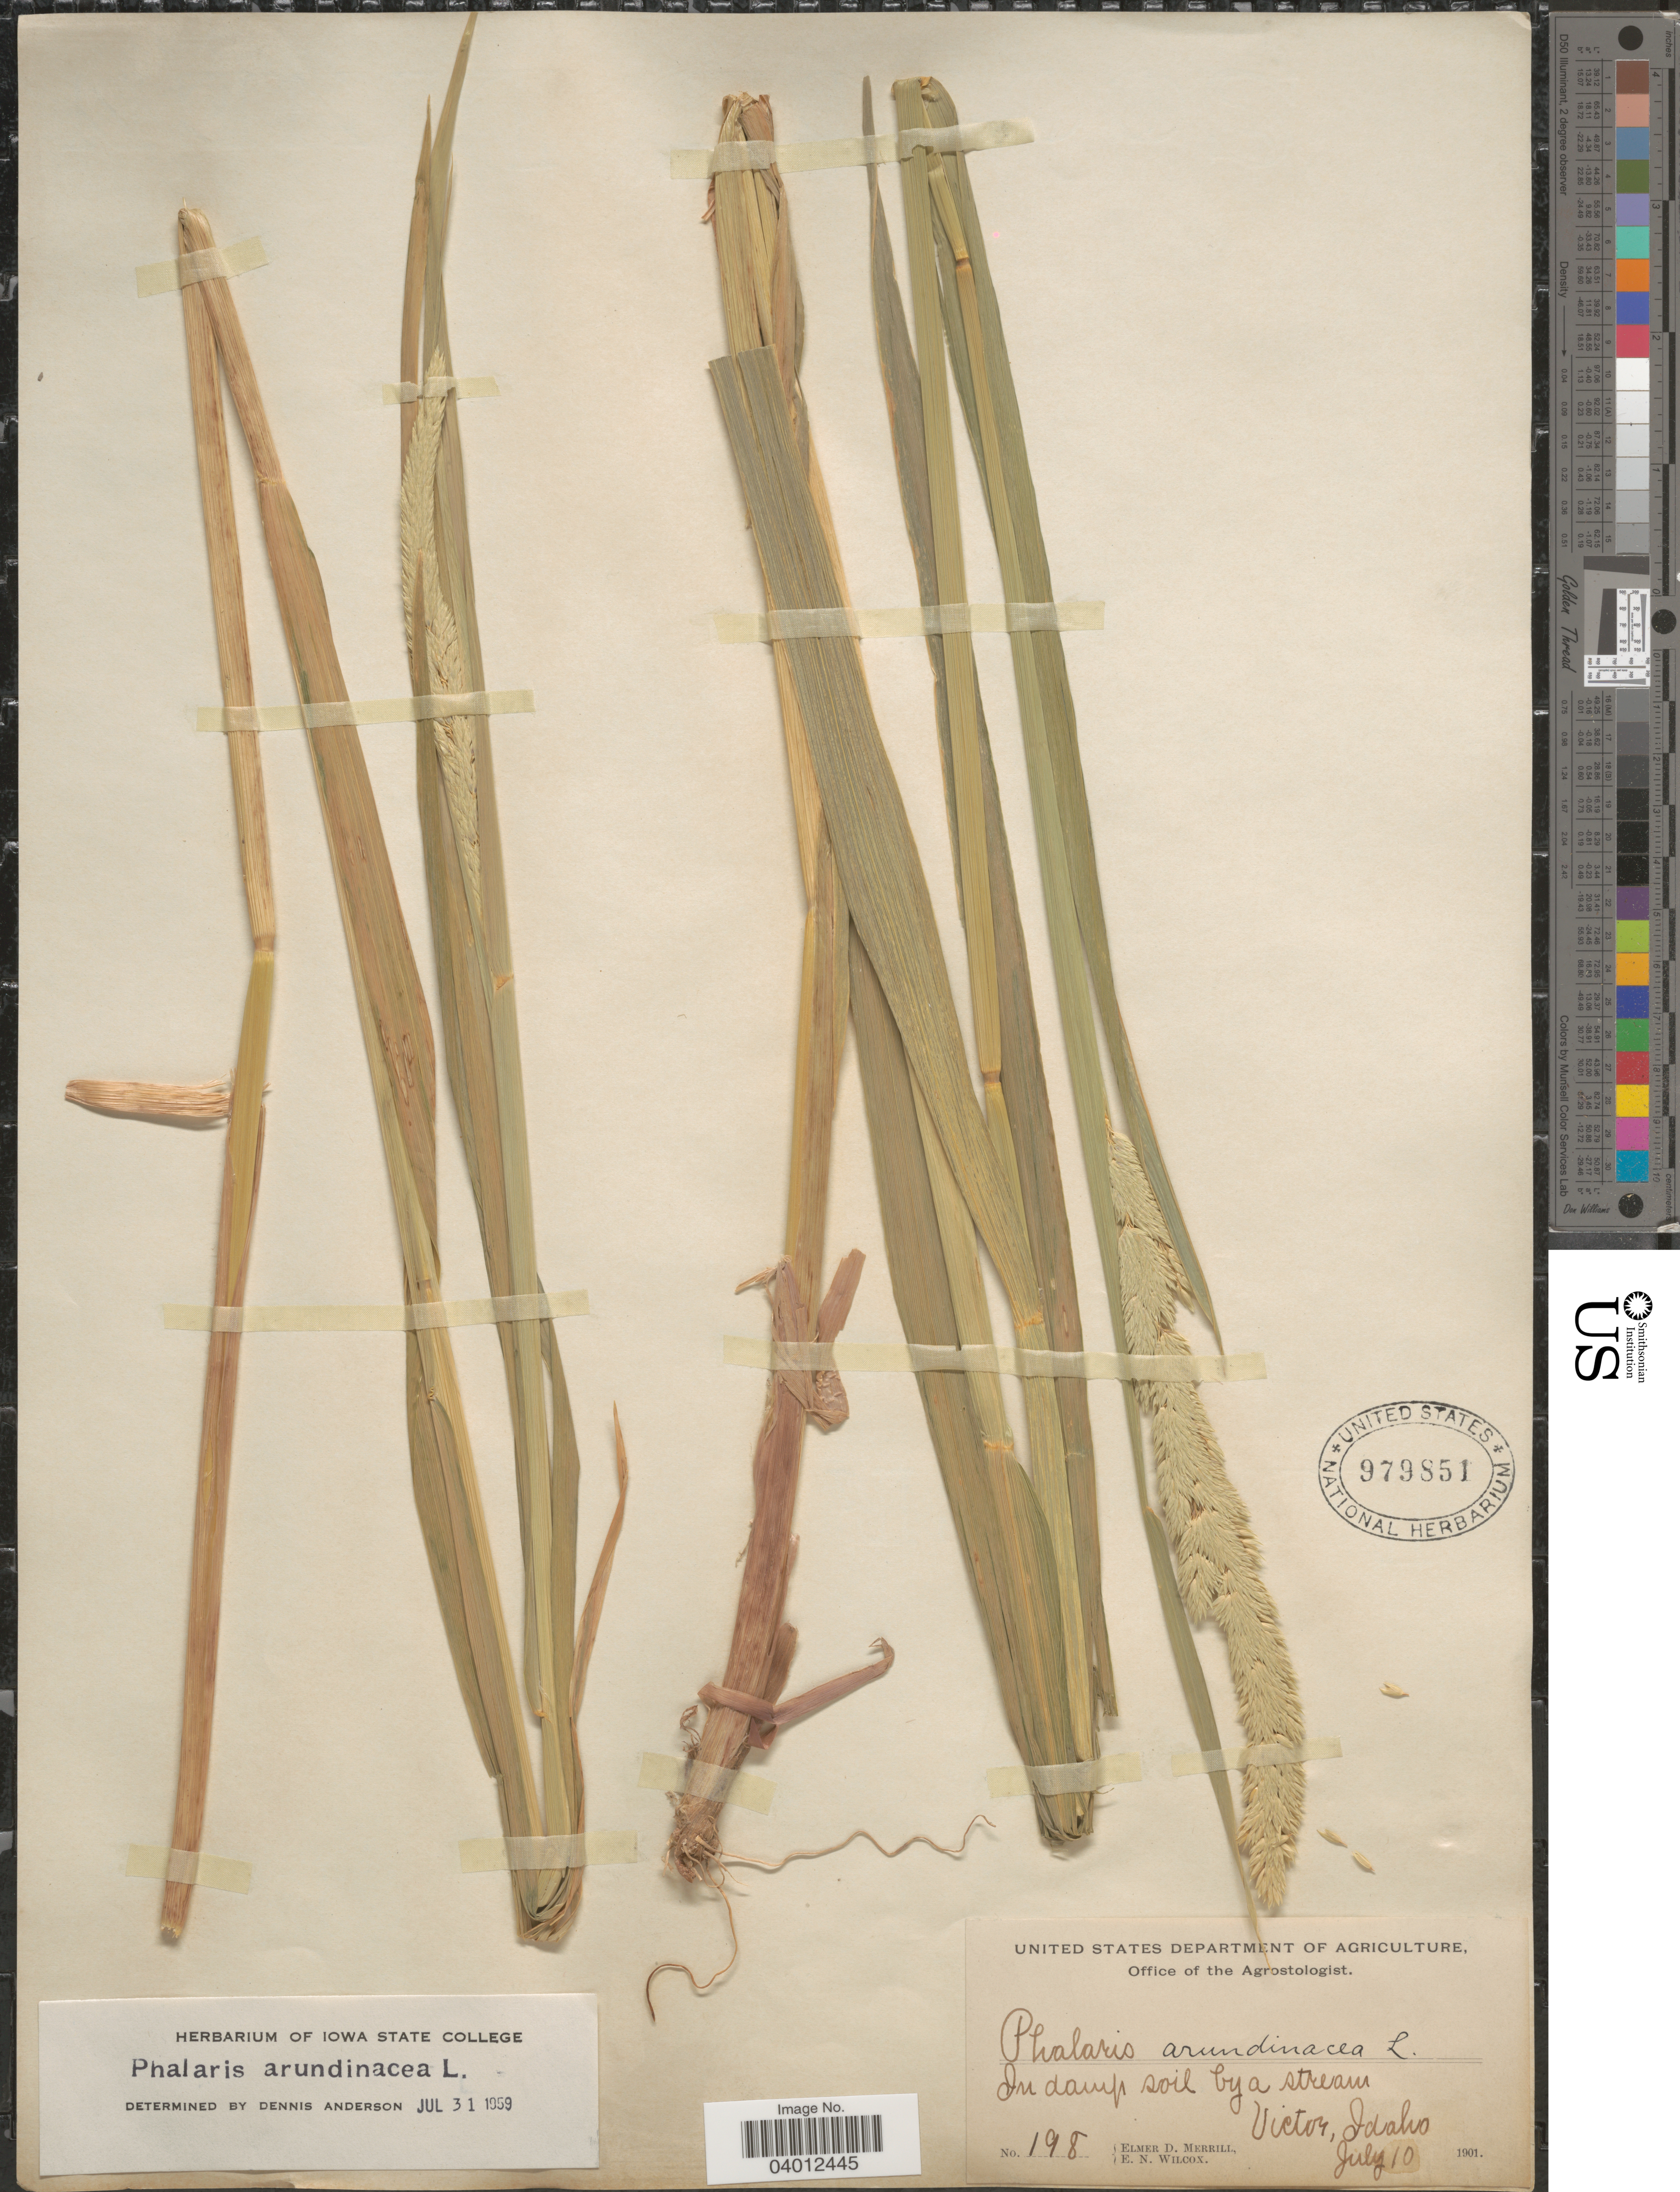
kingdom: Plantae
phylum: Tracheophyta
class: Liliopsida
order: Poales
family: Poaceae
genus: Phalaris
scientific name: Phalaris arundinacea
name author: L.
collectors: E. D. Merrill & E. Wilcox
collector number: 198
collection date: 1901-07-10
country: United States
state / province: Idaho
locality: Victor.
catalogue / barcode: US 979851